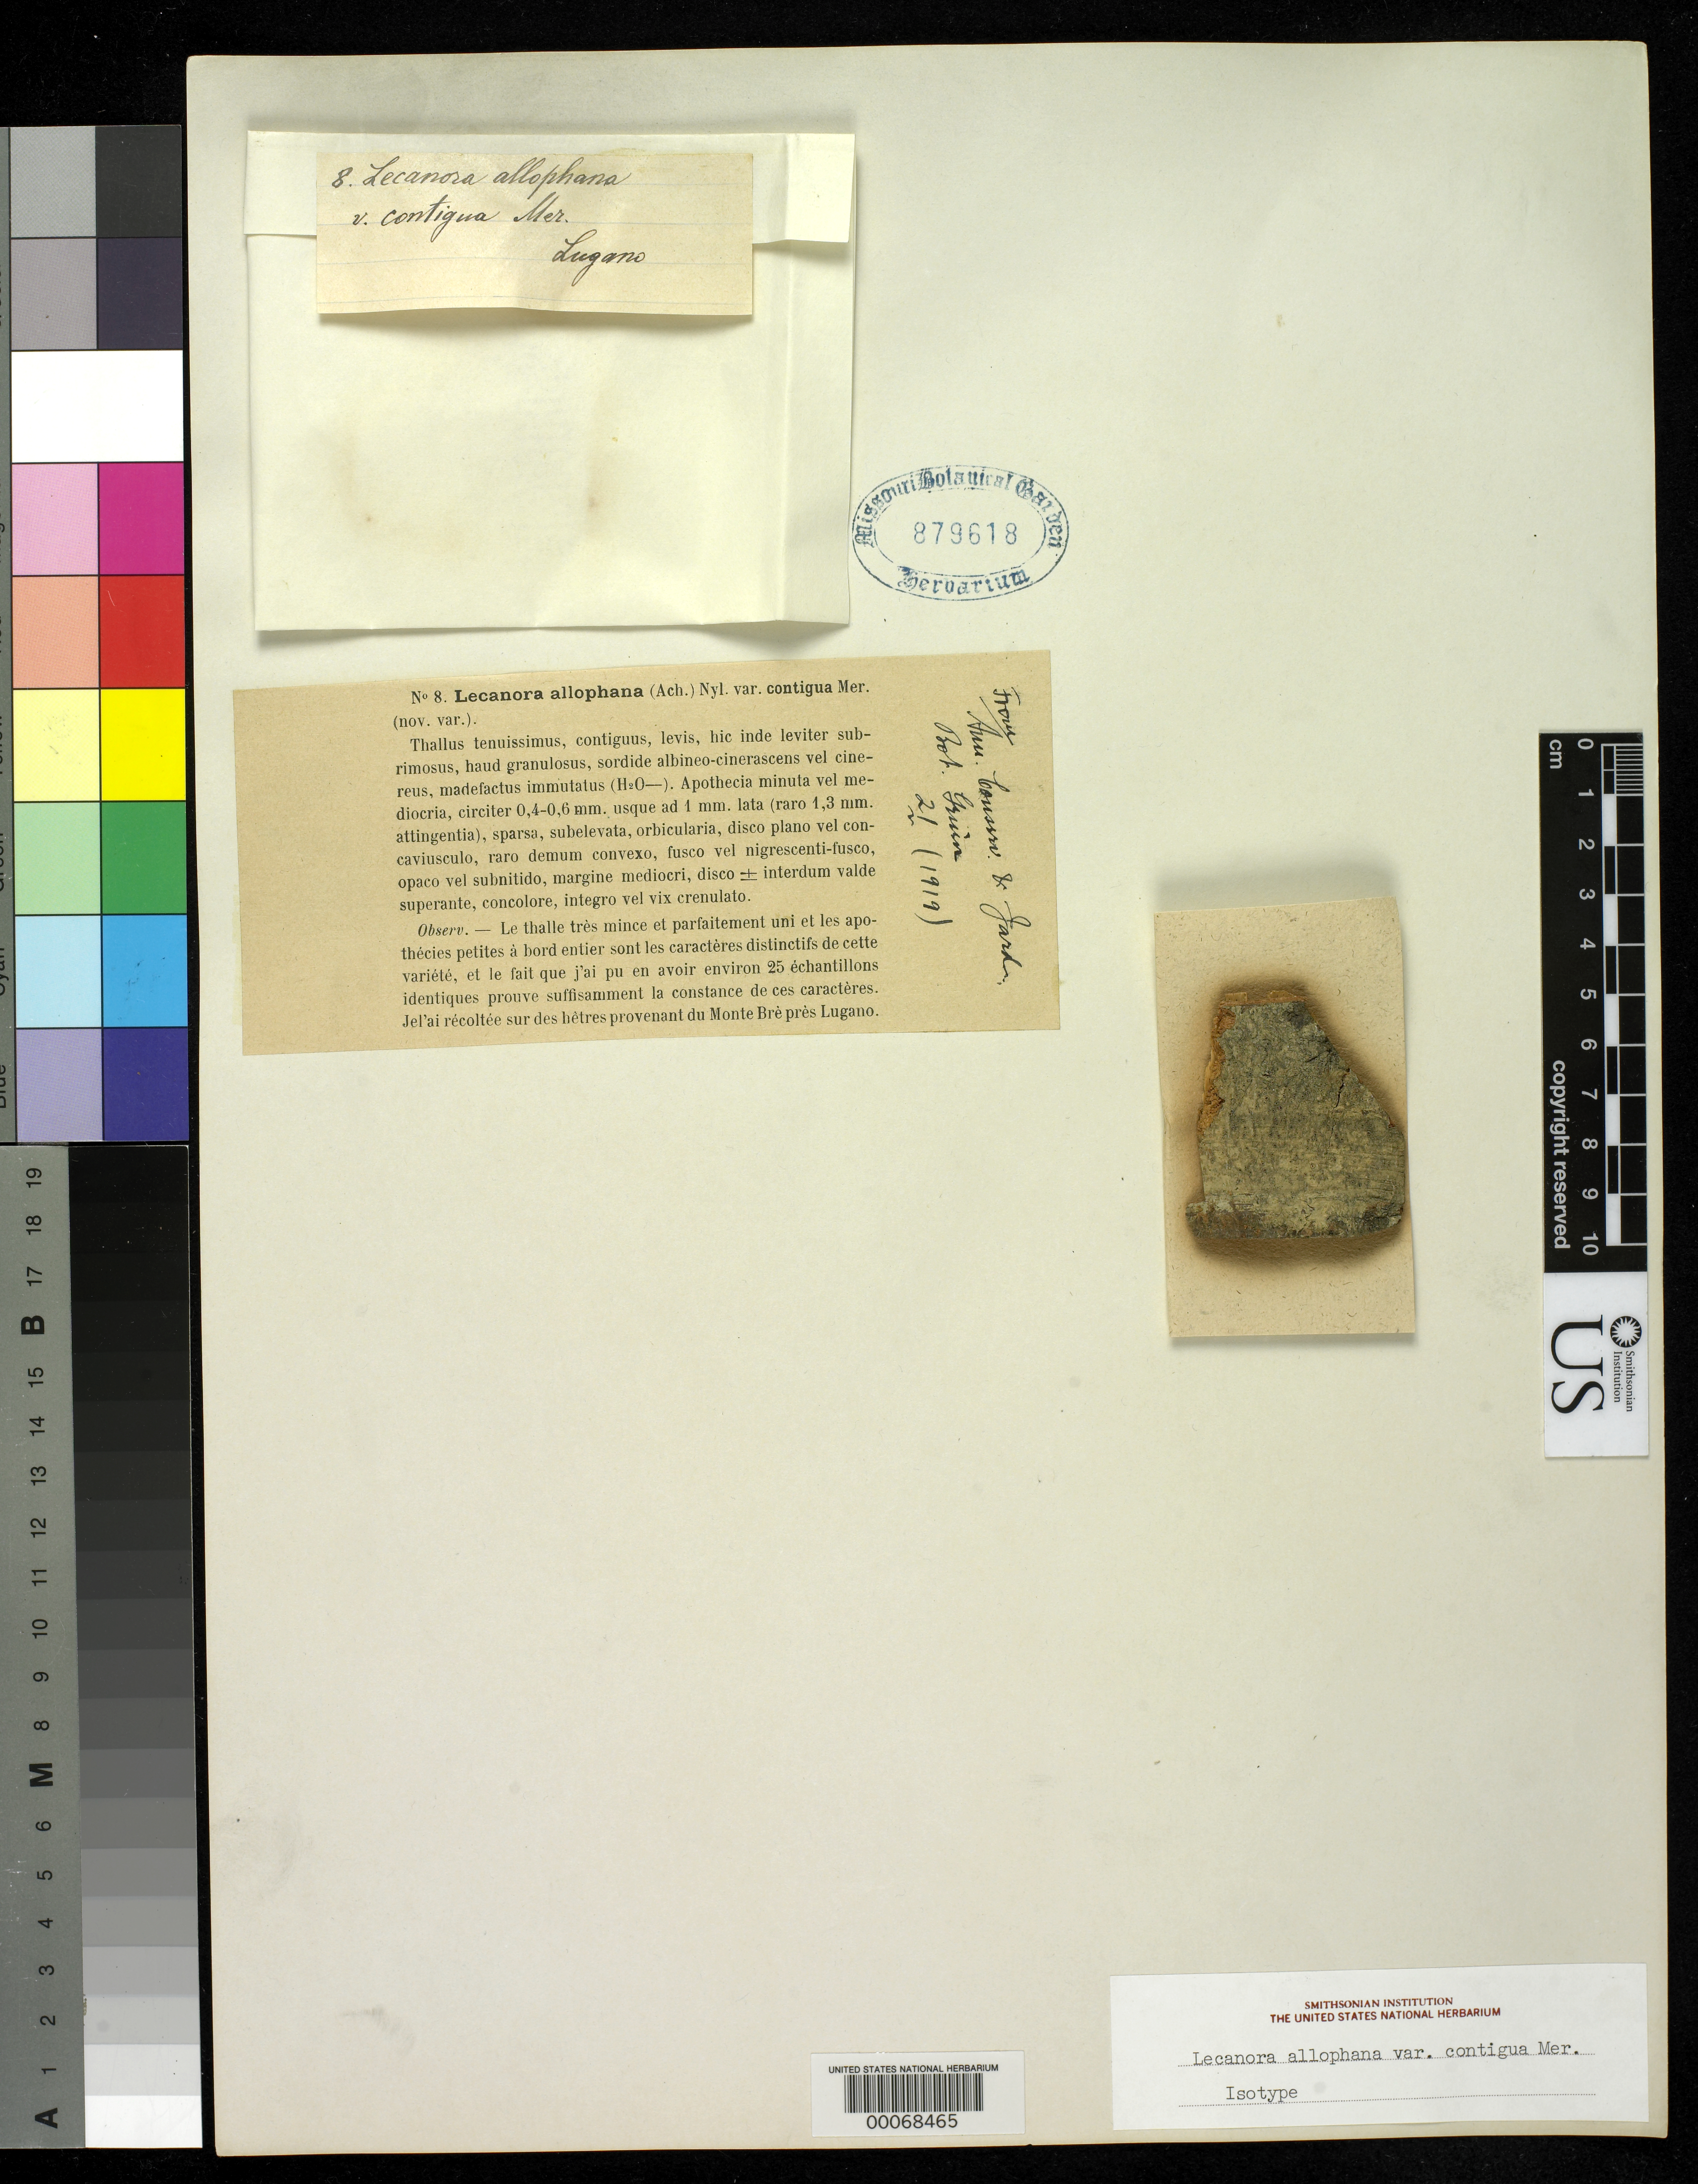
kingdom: Fungi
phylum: Ascomycota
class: Lecanoromycetes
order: Lecanorales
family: Lecanoraceae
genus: Lecanora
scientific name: Lecanora allophana var. contigua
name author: Mereschk.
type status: Isotype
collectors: K. S. Mereschkovsky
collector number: Lich. Ticinenses 8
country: Switzerland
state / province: Ticino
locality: Monte Bre near Lugano.